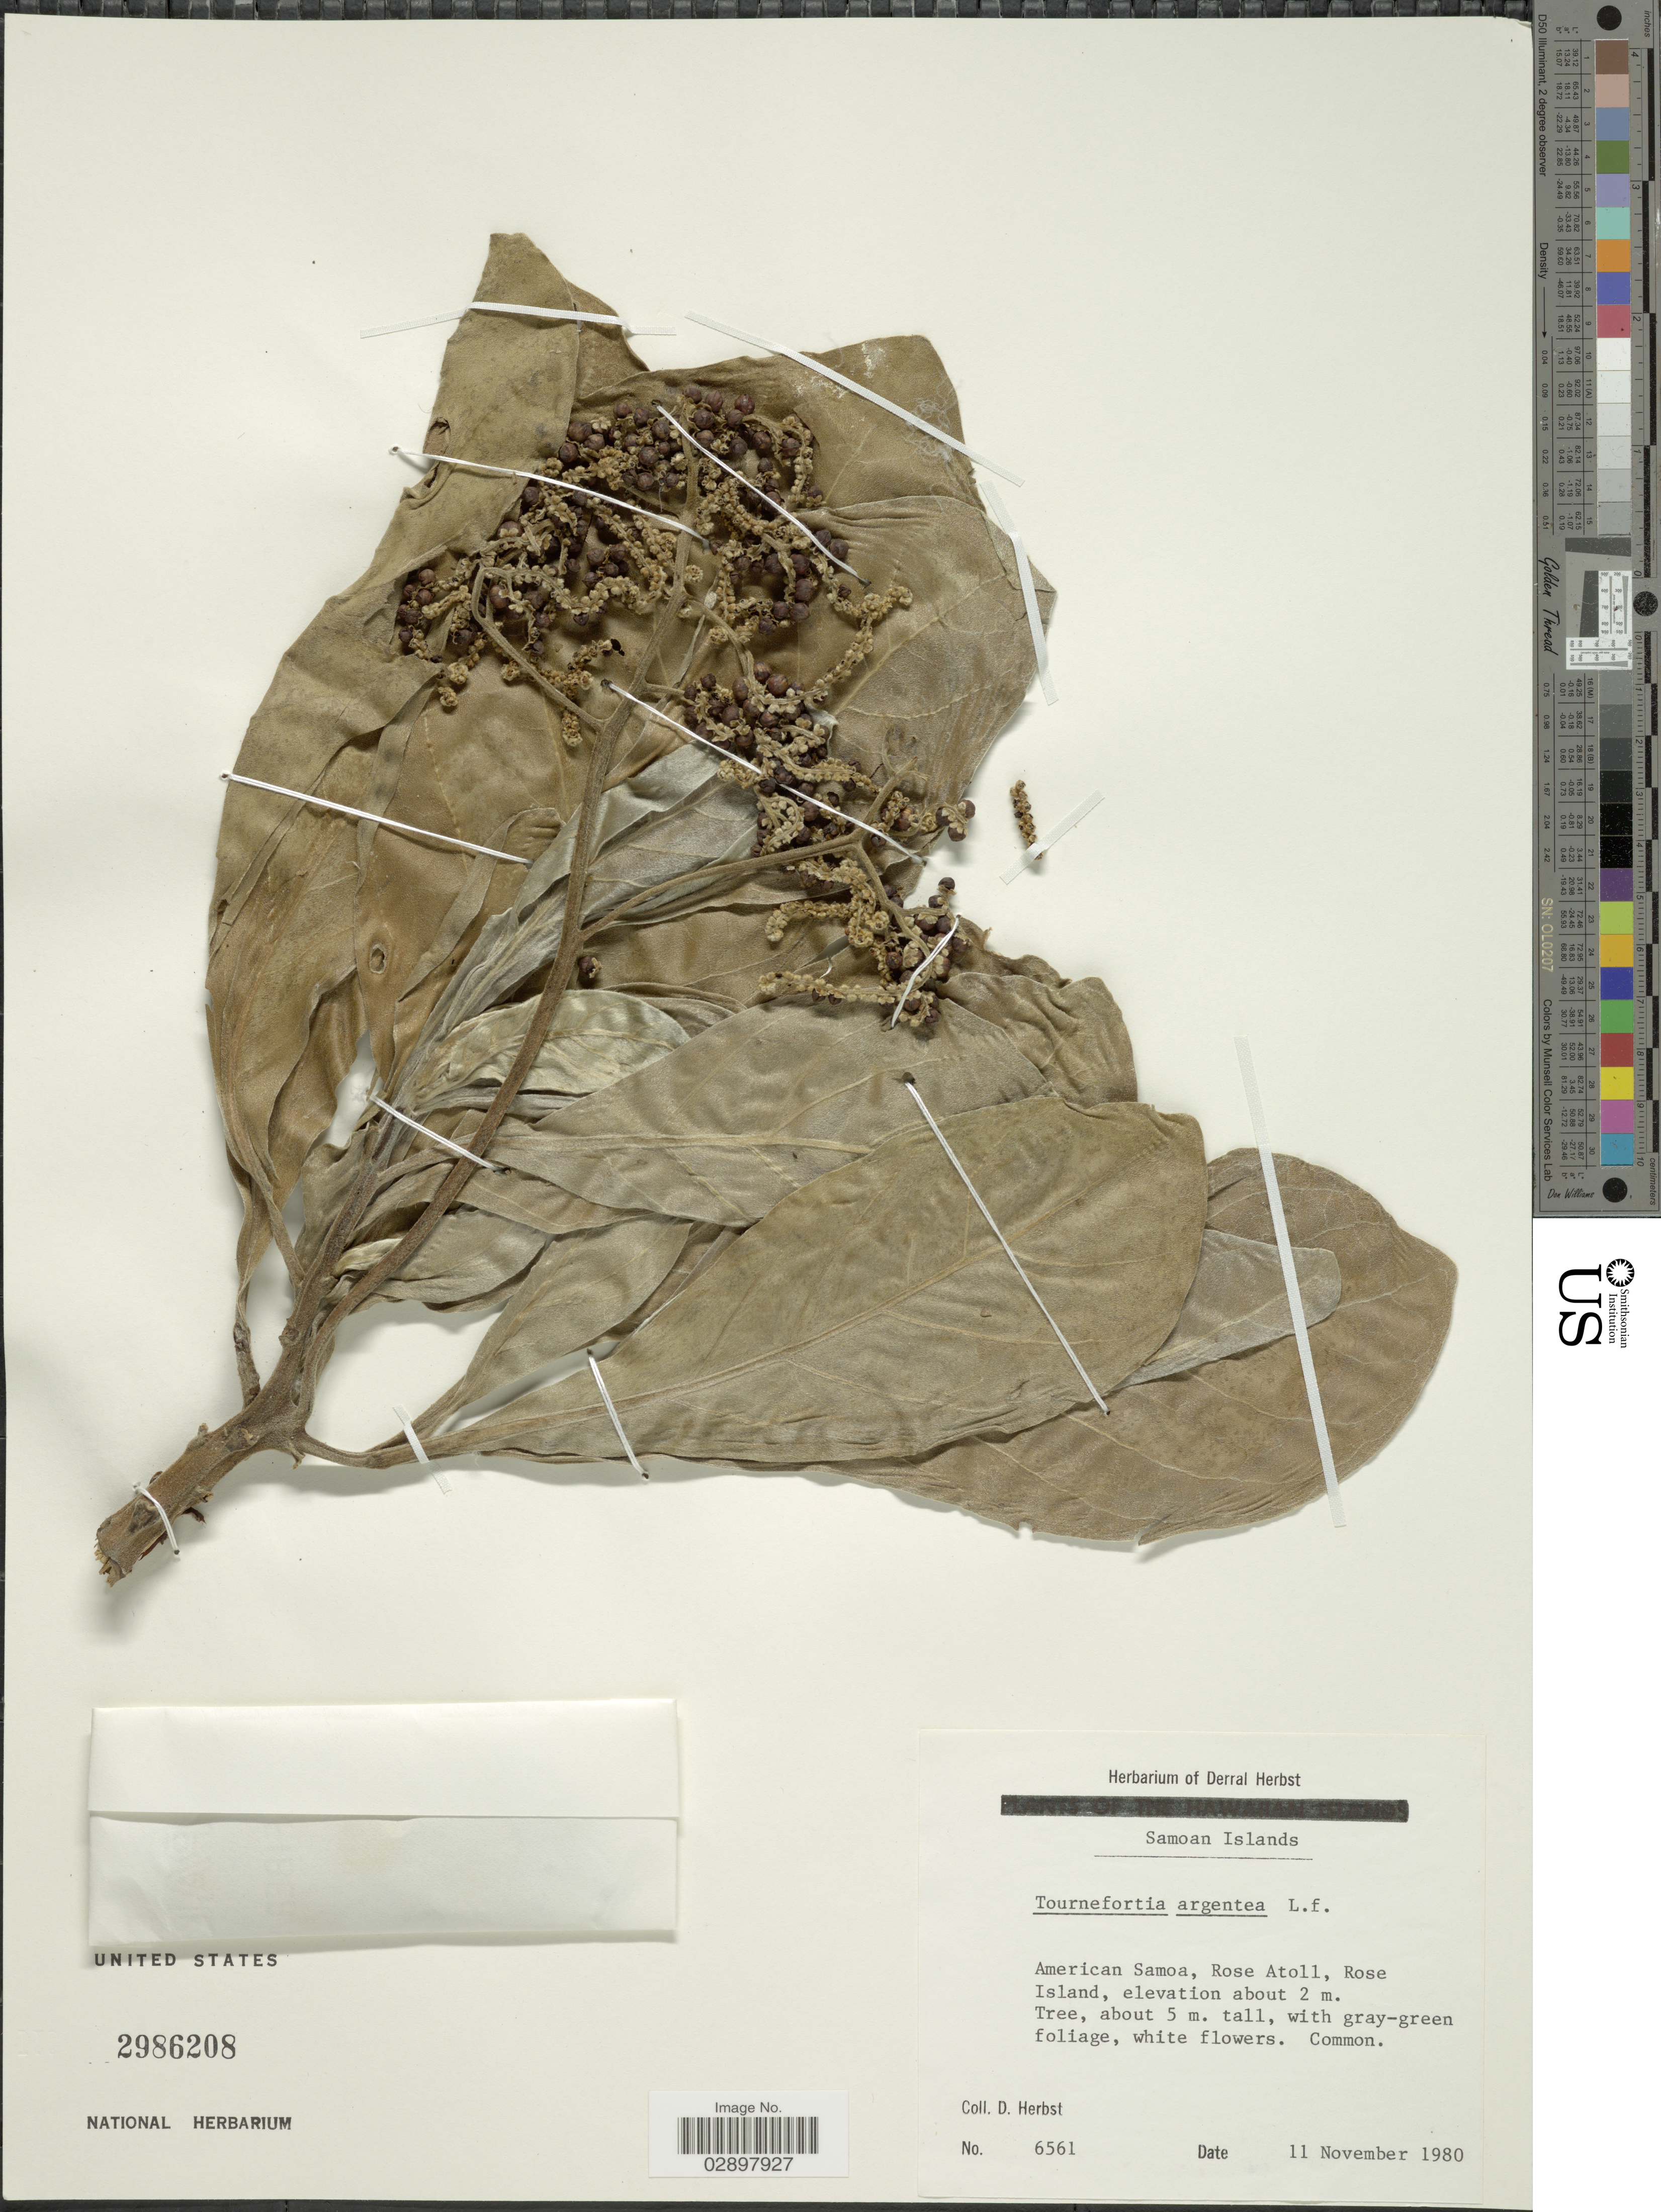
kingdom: Plantae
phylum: Tracheophyta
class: Magnoliopsida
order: Boraginales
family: Heliotropiaceae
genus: Heliotropium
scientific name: Heliotropium arboreum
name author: (Blanco) Mabberley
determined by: Wagner, W. L., (BOT), Smithsonian Institution - National Museum of Natural History (UNITED STATES)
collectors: D. Herbst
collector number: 6561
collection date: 1980-11-11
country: American Samoa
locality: Samoan Islands. Rose Atoll, Rose Island.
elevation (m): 2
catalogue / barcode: US 2986208